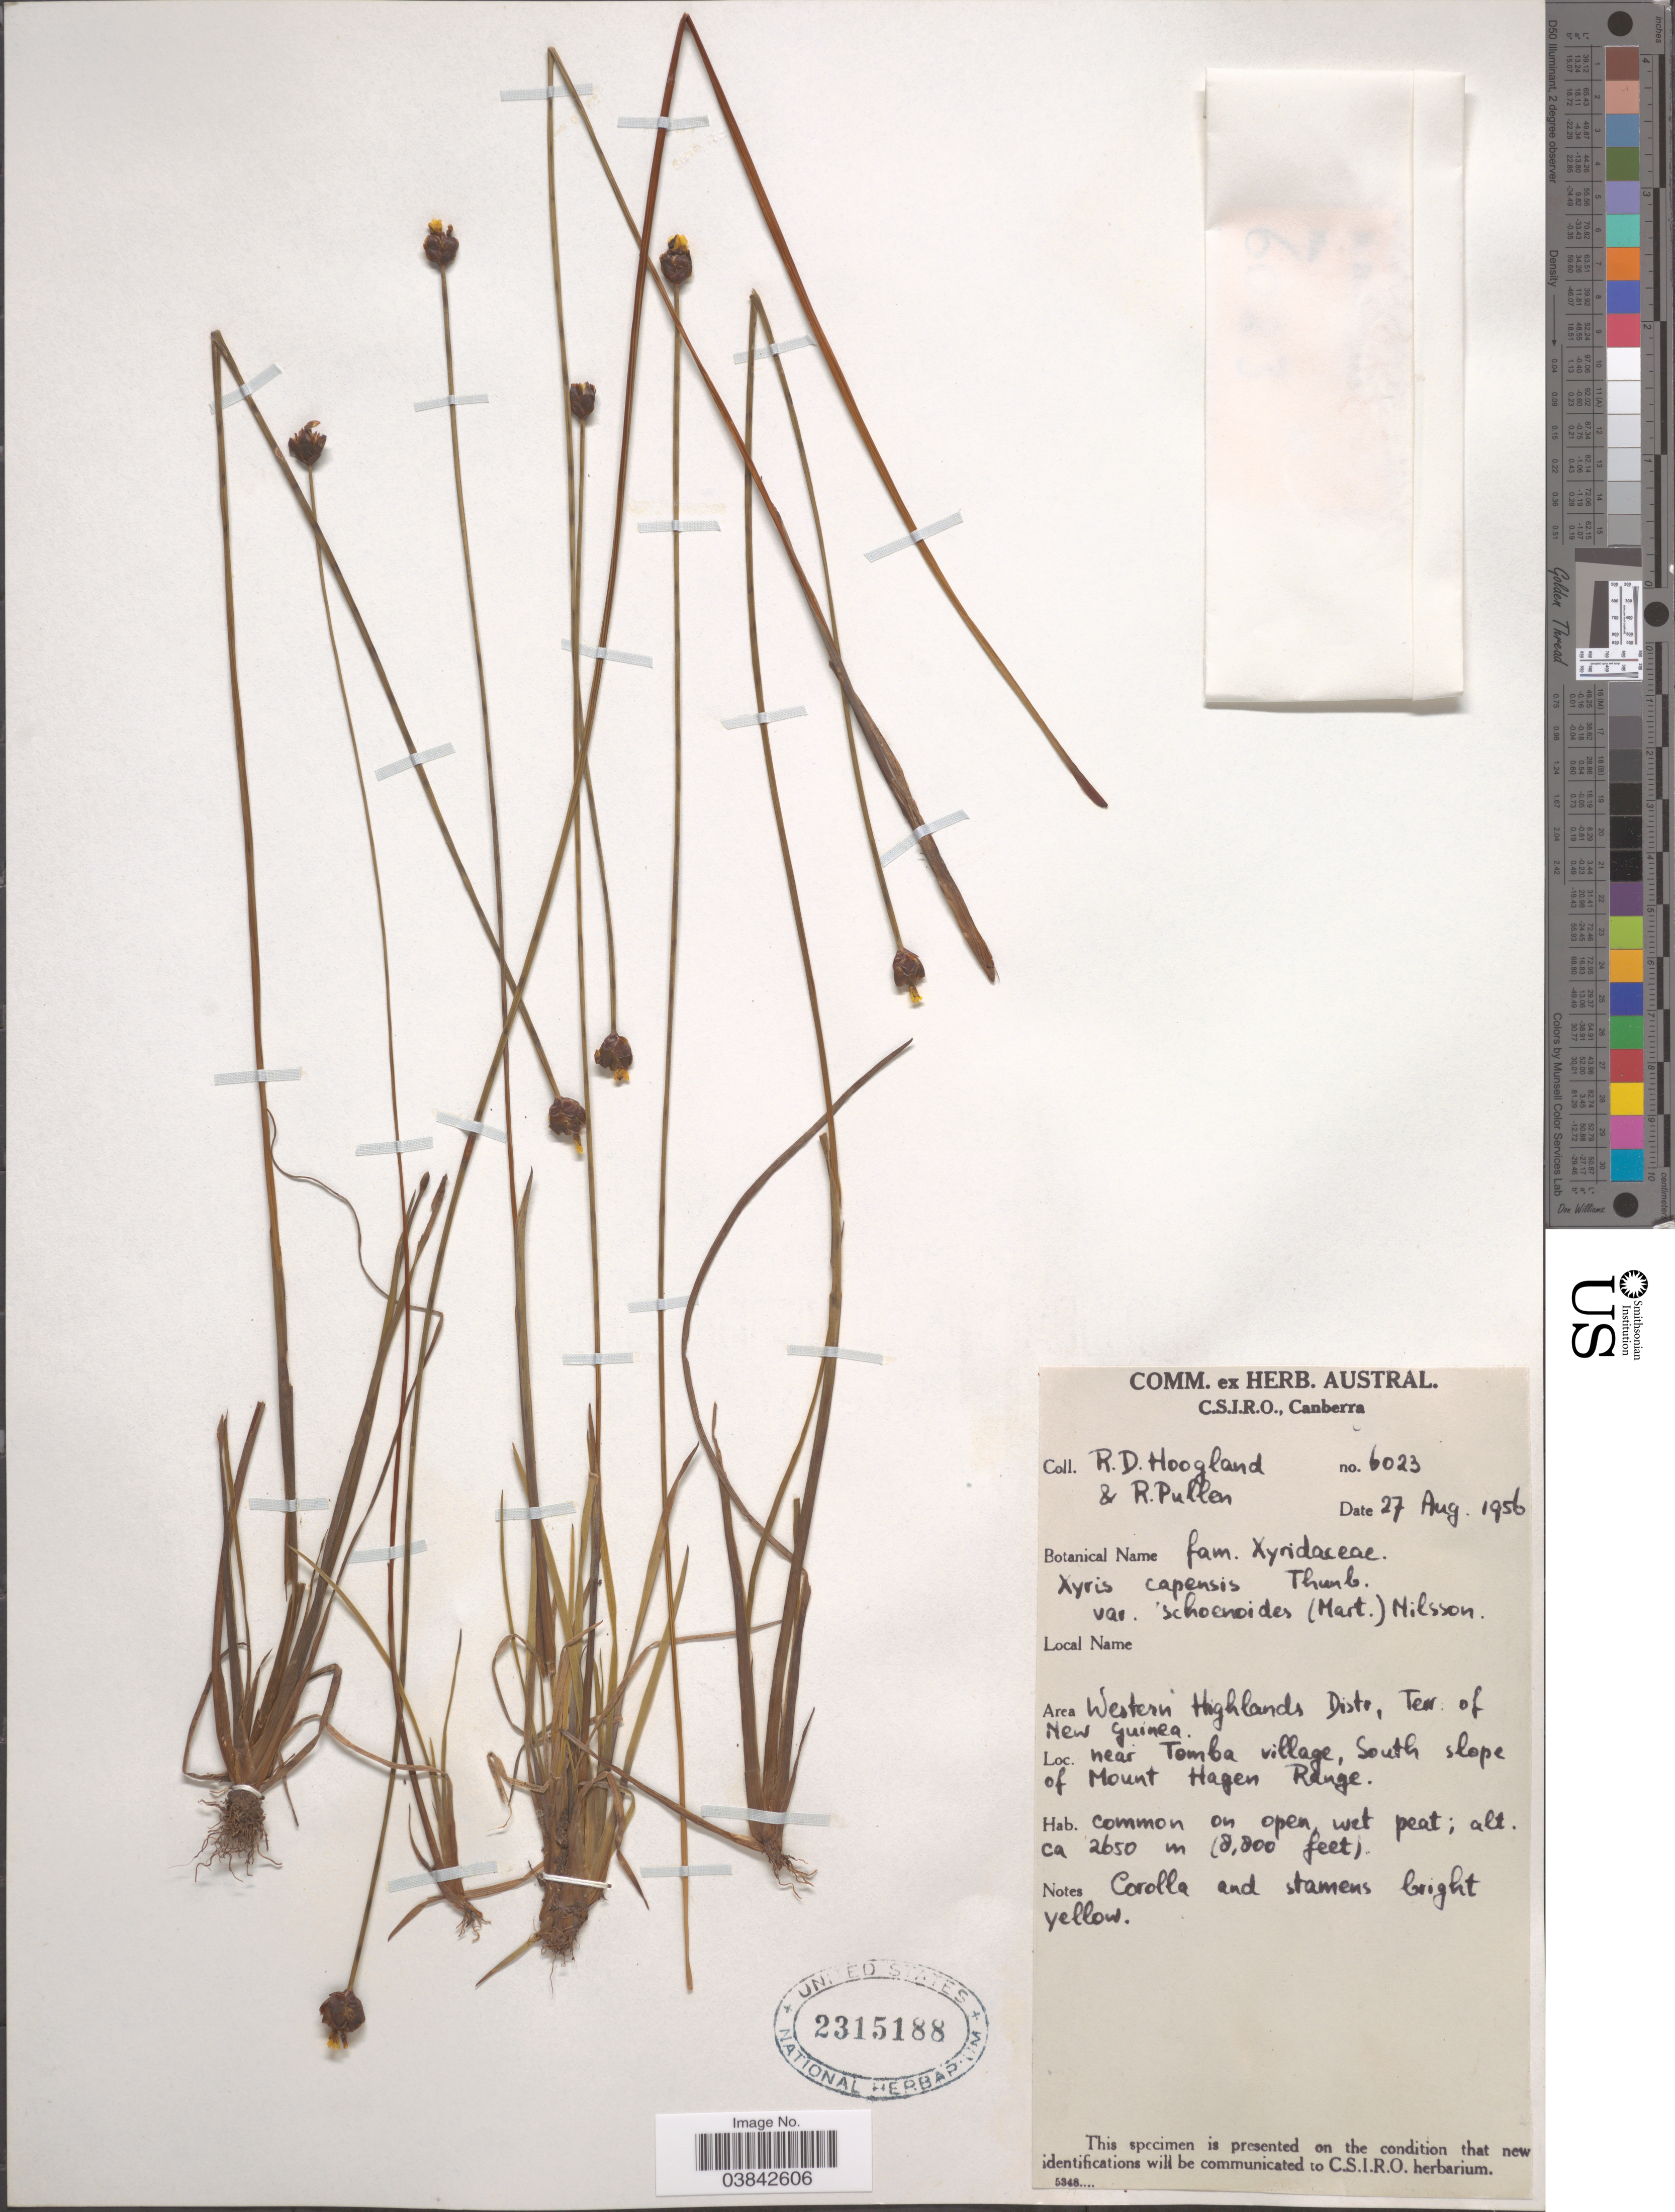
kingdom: Plantae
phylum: Tracheophyta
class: Liliopsida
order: Poales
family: Xyridaceae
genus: Xyris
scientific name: Xyris capensis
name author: Thunb.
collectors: R. D. Hoogland & R. Pullen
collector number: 6023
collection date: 1956-08-27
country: Papua New Guinea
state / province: Western Highlands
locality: Area Western Highlands Distr, Terr. of New Guinea. Near Tomba village, South slope of Mount Hagen Range.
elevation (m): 2650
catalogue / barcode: US 2315188